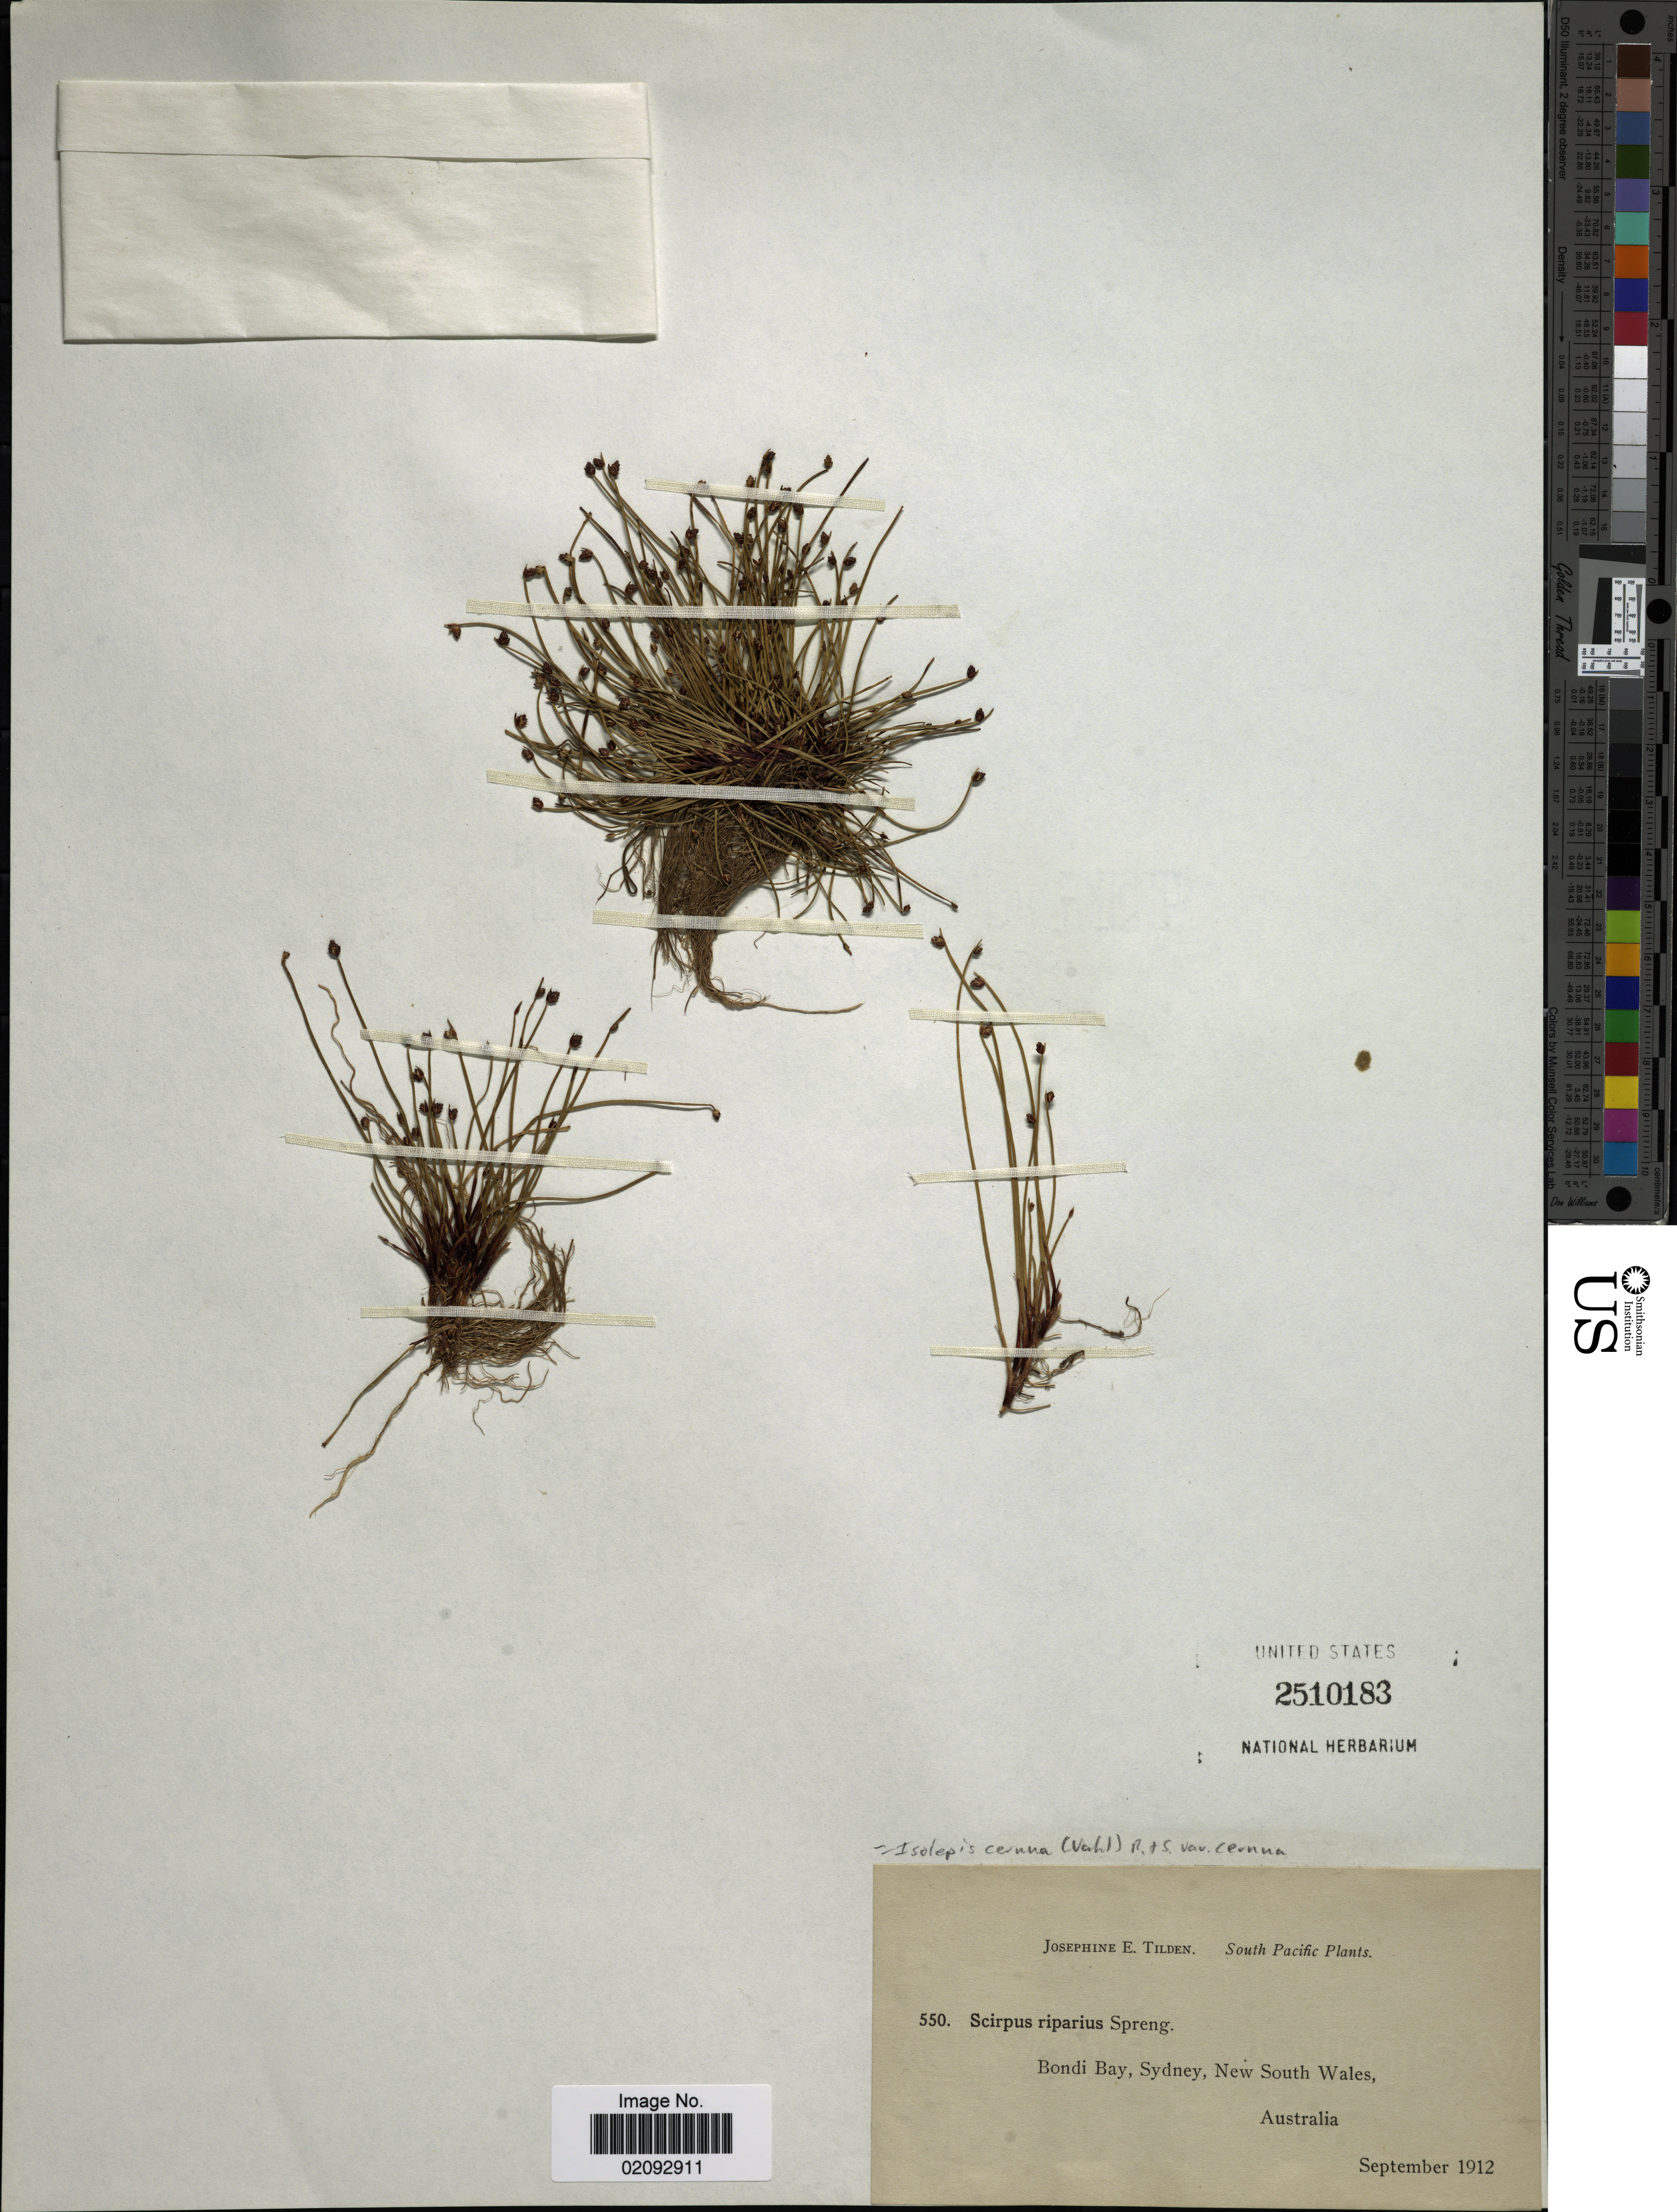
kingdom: Plantae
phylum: Tracheophyta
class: Liliopsida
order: Poales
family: Cyperaceae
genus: Isolepis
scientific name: Isolepis cernua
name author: (Vahl) Roem. & Schult.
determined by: Strong, Mark T., (BOT), Smithsonian Institution - National Museum of Natural History (UNITED STATES)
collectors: J. E. Tilden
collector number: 550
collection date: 1912-09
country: Australia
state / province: New South Wales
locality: South Pacific, Bondi Bay, Sydney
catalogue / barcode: US 2510183